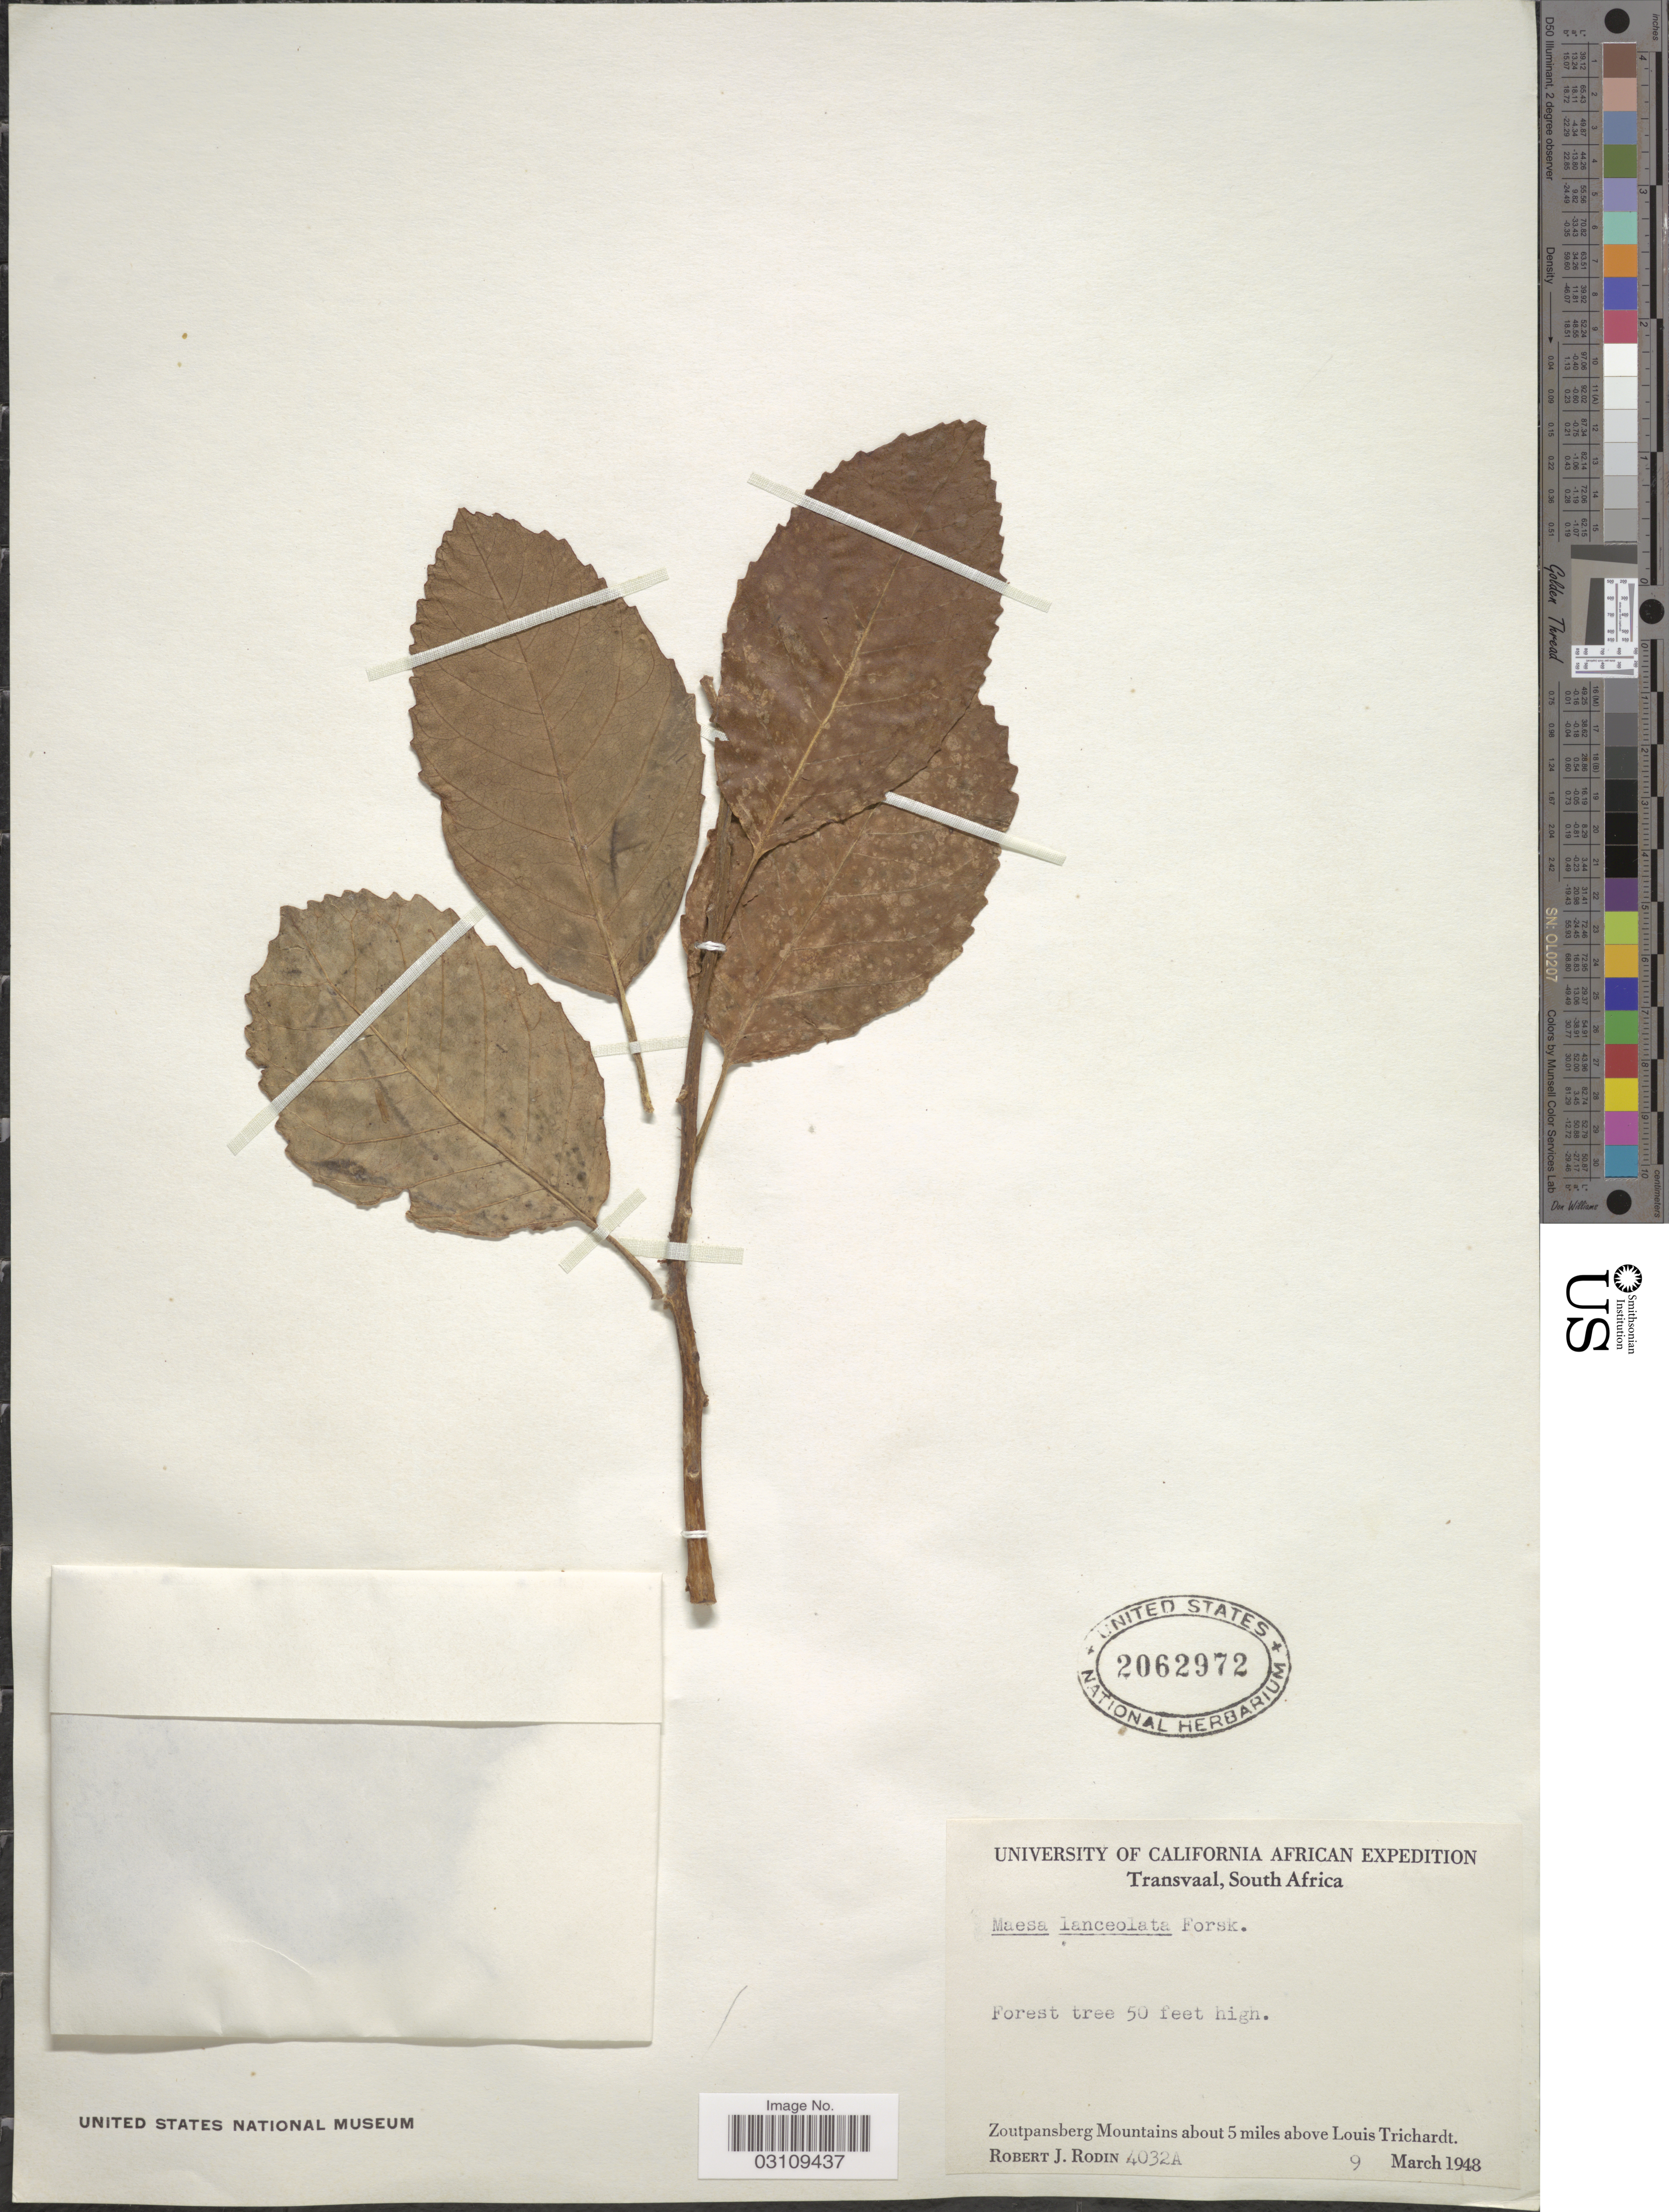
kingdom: Plantae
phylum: Tracheophyta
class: Magnoliopsida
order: Ericales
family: Primulaceae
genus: Maesa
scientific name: Maesa lanceolata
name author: Forssk.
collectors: R. J. Rodin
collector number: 4032A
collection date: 1948-03-09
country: South Africa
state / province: Limpopo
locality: Transvaal, Zoutpansberg Mountains about 5 miles above Louis Trichardt.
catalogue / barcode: US 2062972